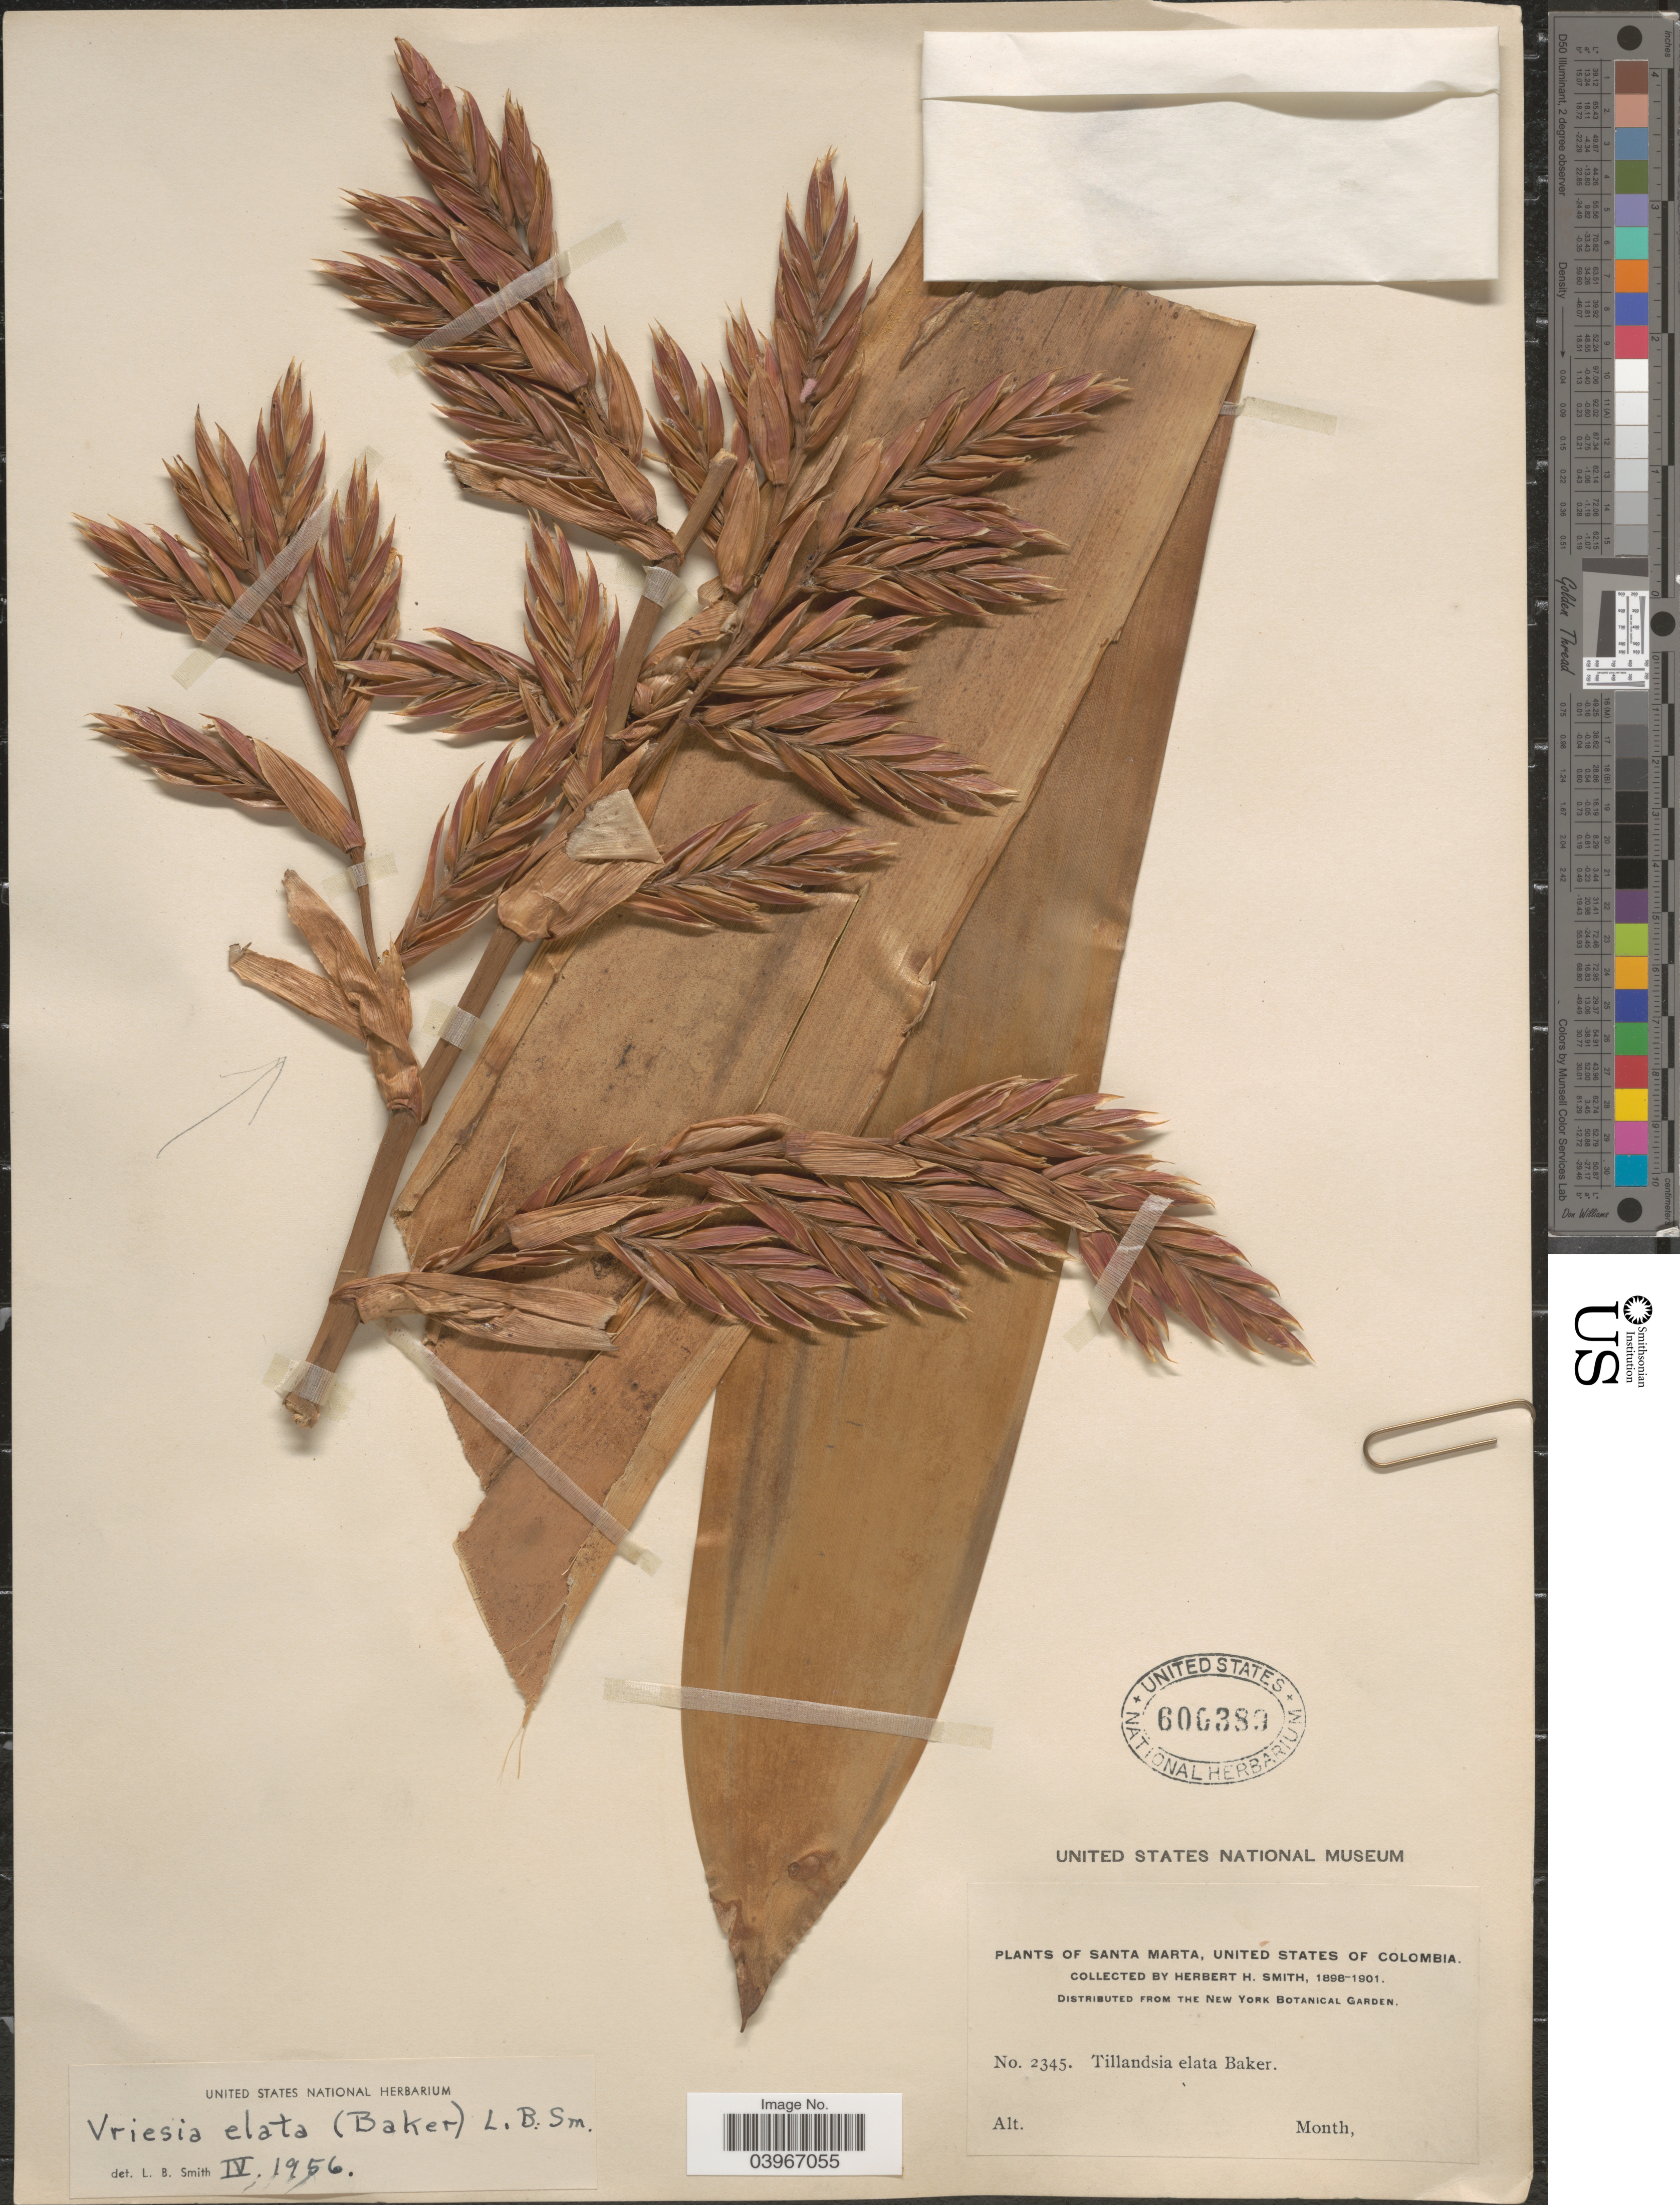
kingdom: Plantae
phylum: Tracheophyta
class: Liliopsida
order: Poales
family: Bromeliaceae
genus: Vriesea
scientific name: Vriesea elata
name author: (Baker) L.B. Sm.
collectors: Herbert H. Smith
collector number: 2345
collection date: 1898/1901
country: Colombia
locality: Santa Marta, United states of Colombia.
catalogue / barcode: US 606389